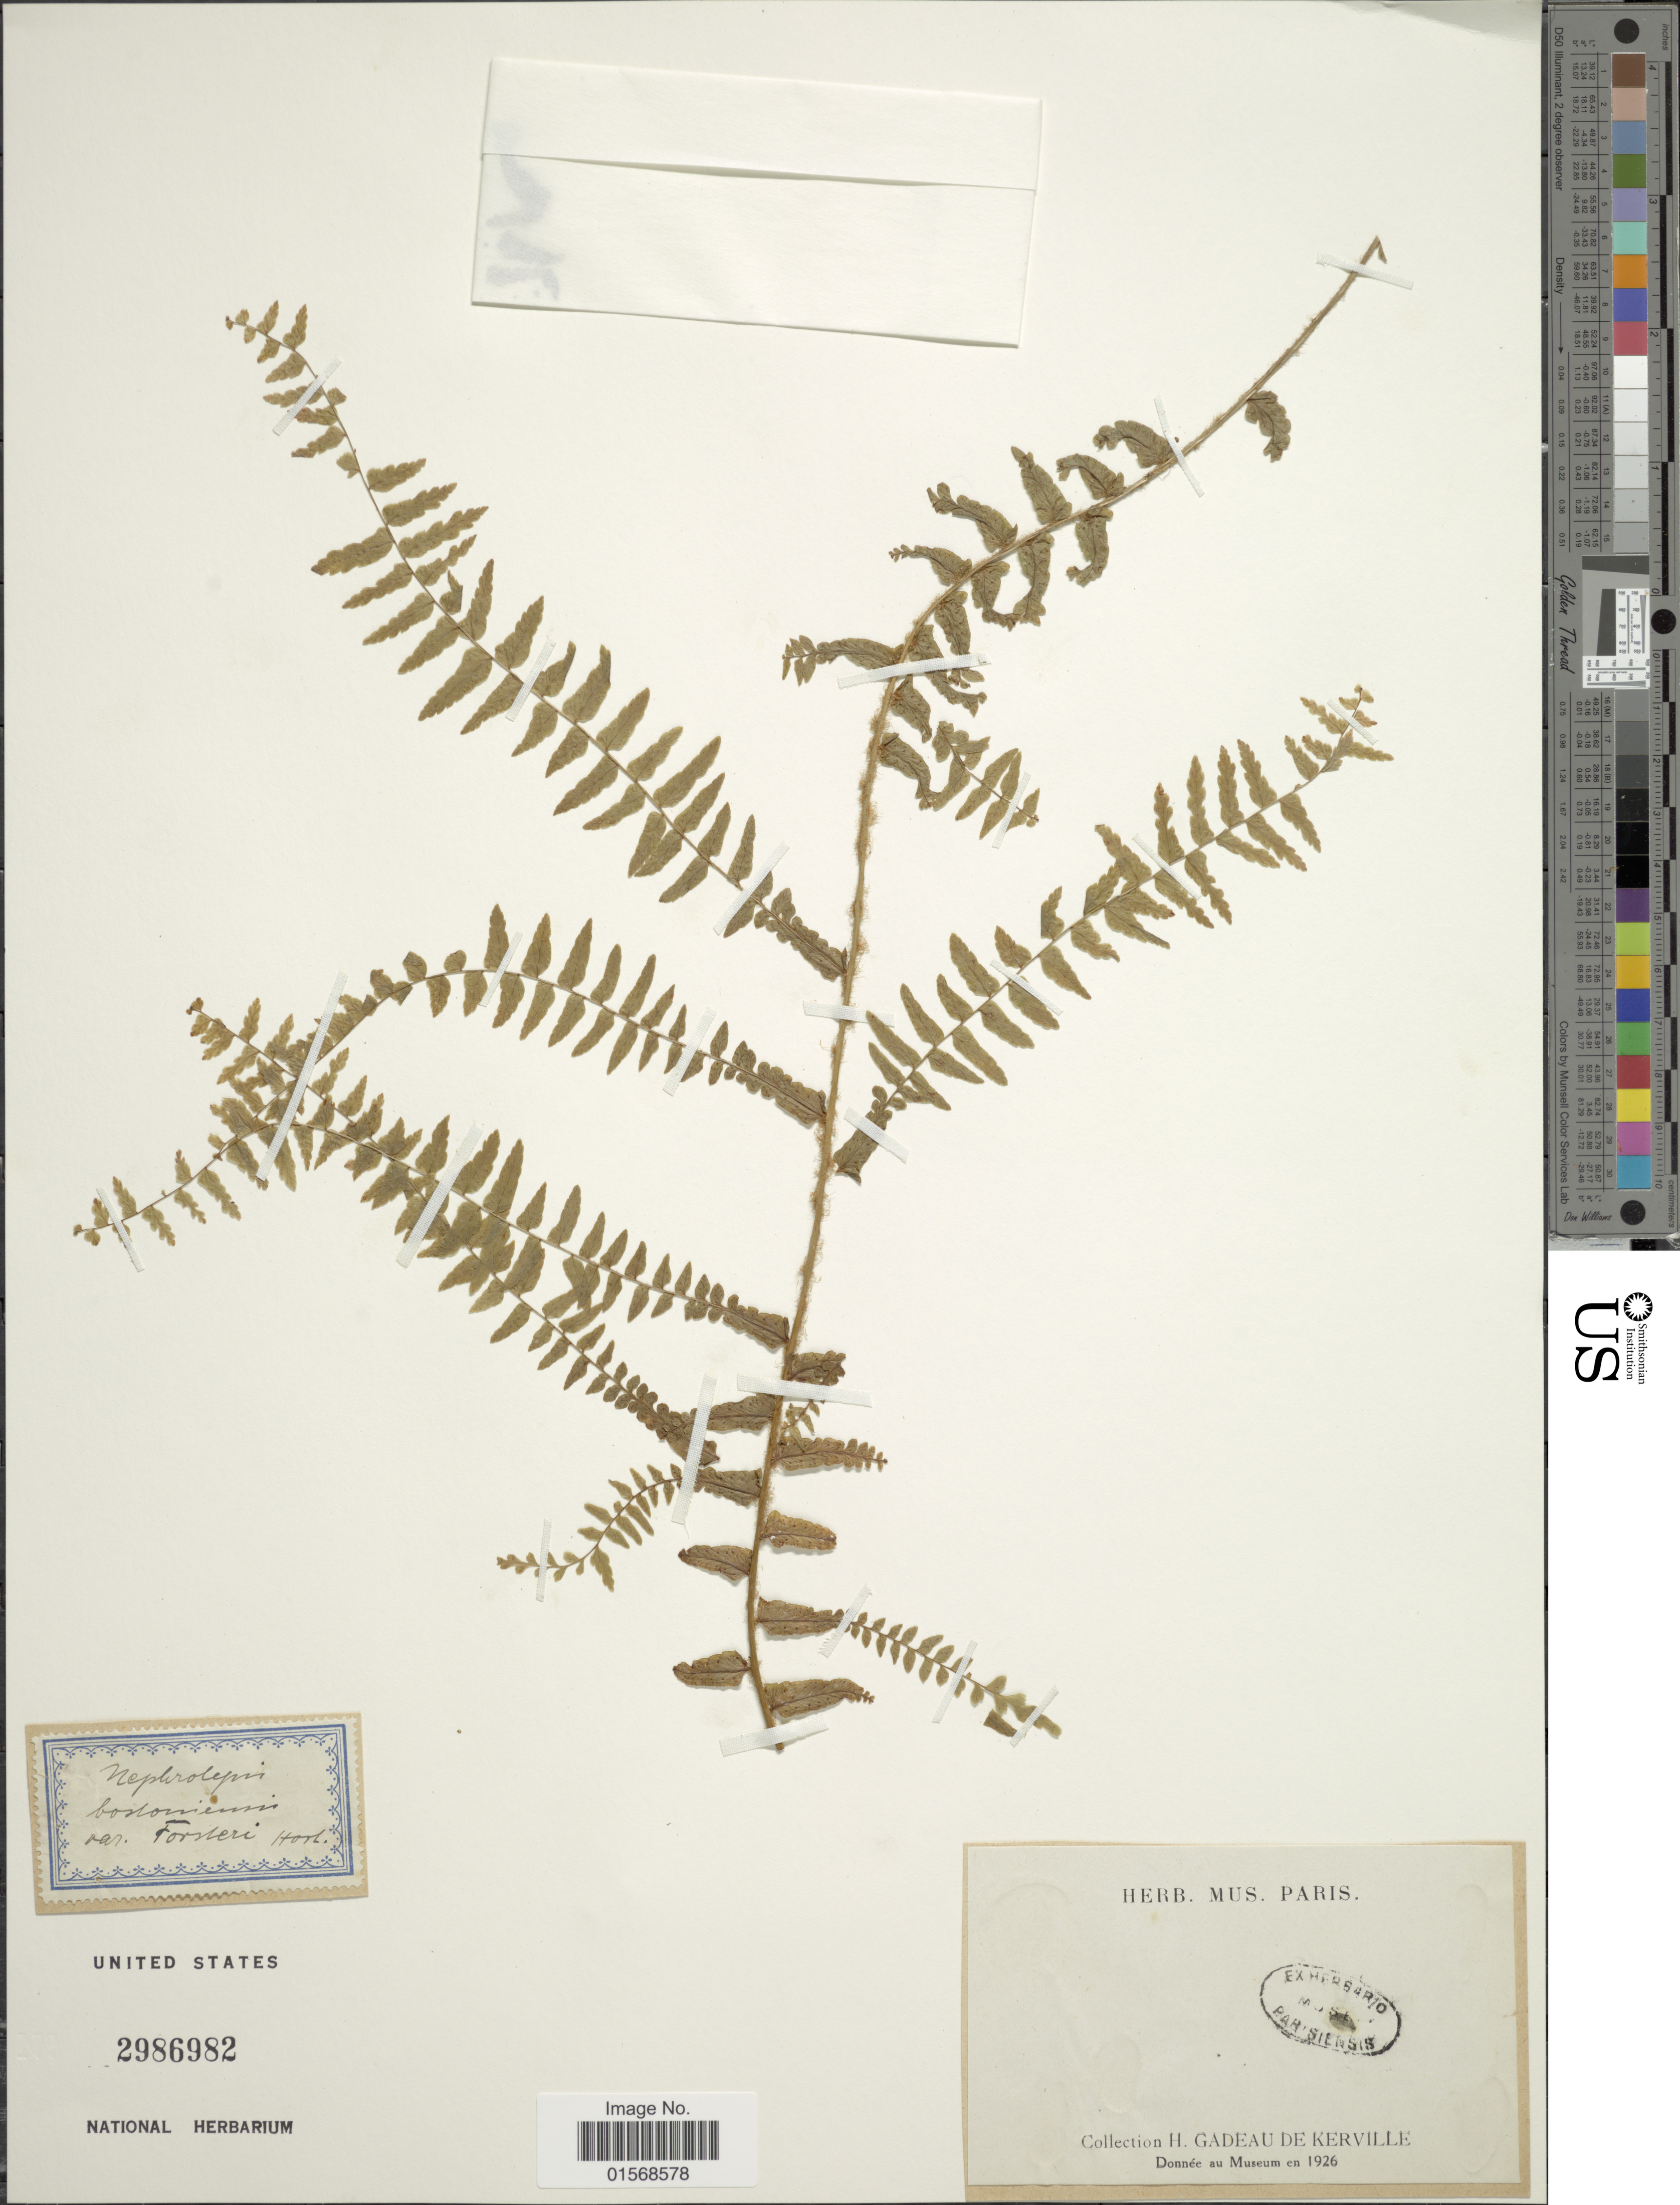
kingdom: Plantae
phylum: Tracheophyta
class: Polypodiopsida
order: Polypodiales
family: Nephrolepidaceae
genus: Nephrolepis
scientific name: Nephrolepis 'Fluffy Ruffles'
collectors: H. Gadeau de Kerkville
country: France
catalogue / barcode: US 2986982